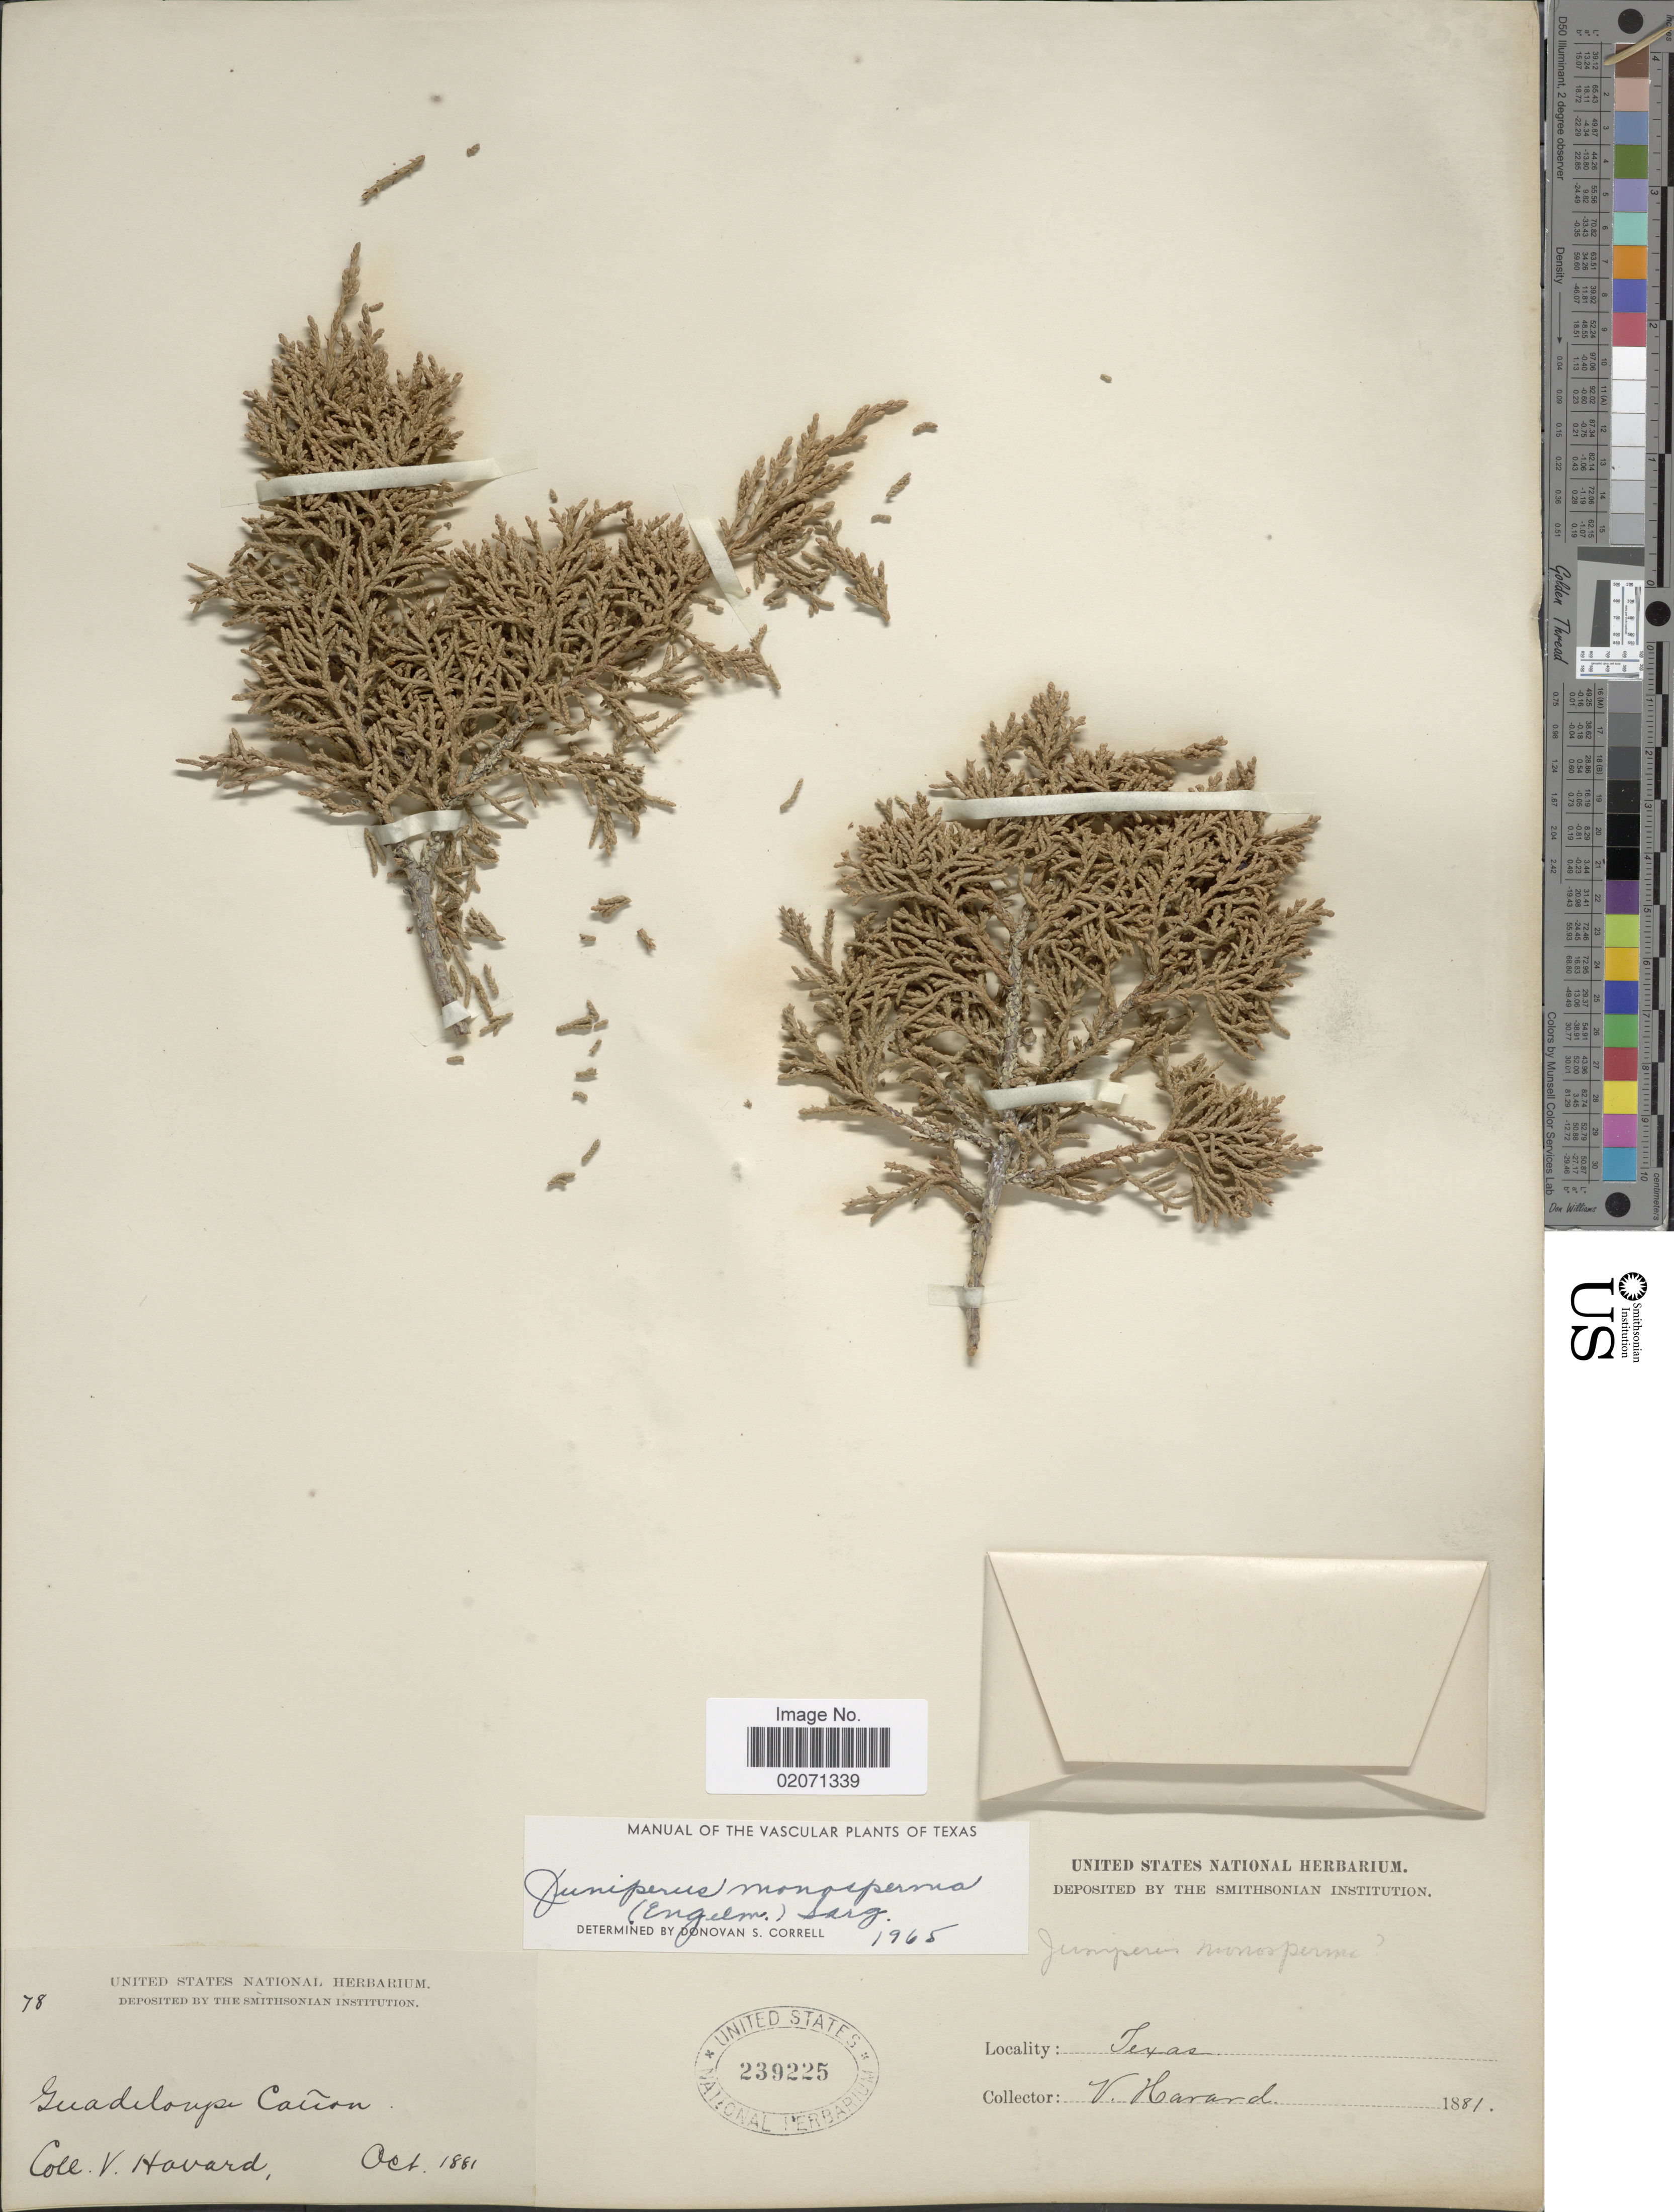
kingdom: Plantae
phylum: Tracheophyta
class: Pinopsida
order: Pinales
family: Cupressaceae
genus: Juniperus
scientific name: Juniperus monosperma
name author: (Engelm.) Sarg.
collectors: V. Havard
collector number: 78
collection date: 1881-10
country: United States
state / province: Texas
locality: Guadeloupe Canon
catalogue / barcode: US 239225